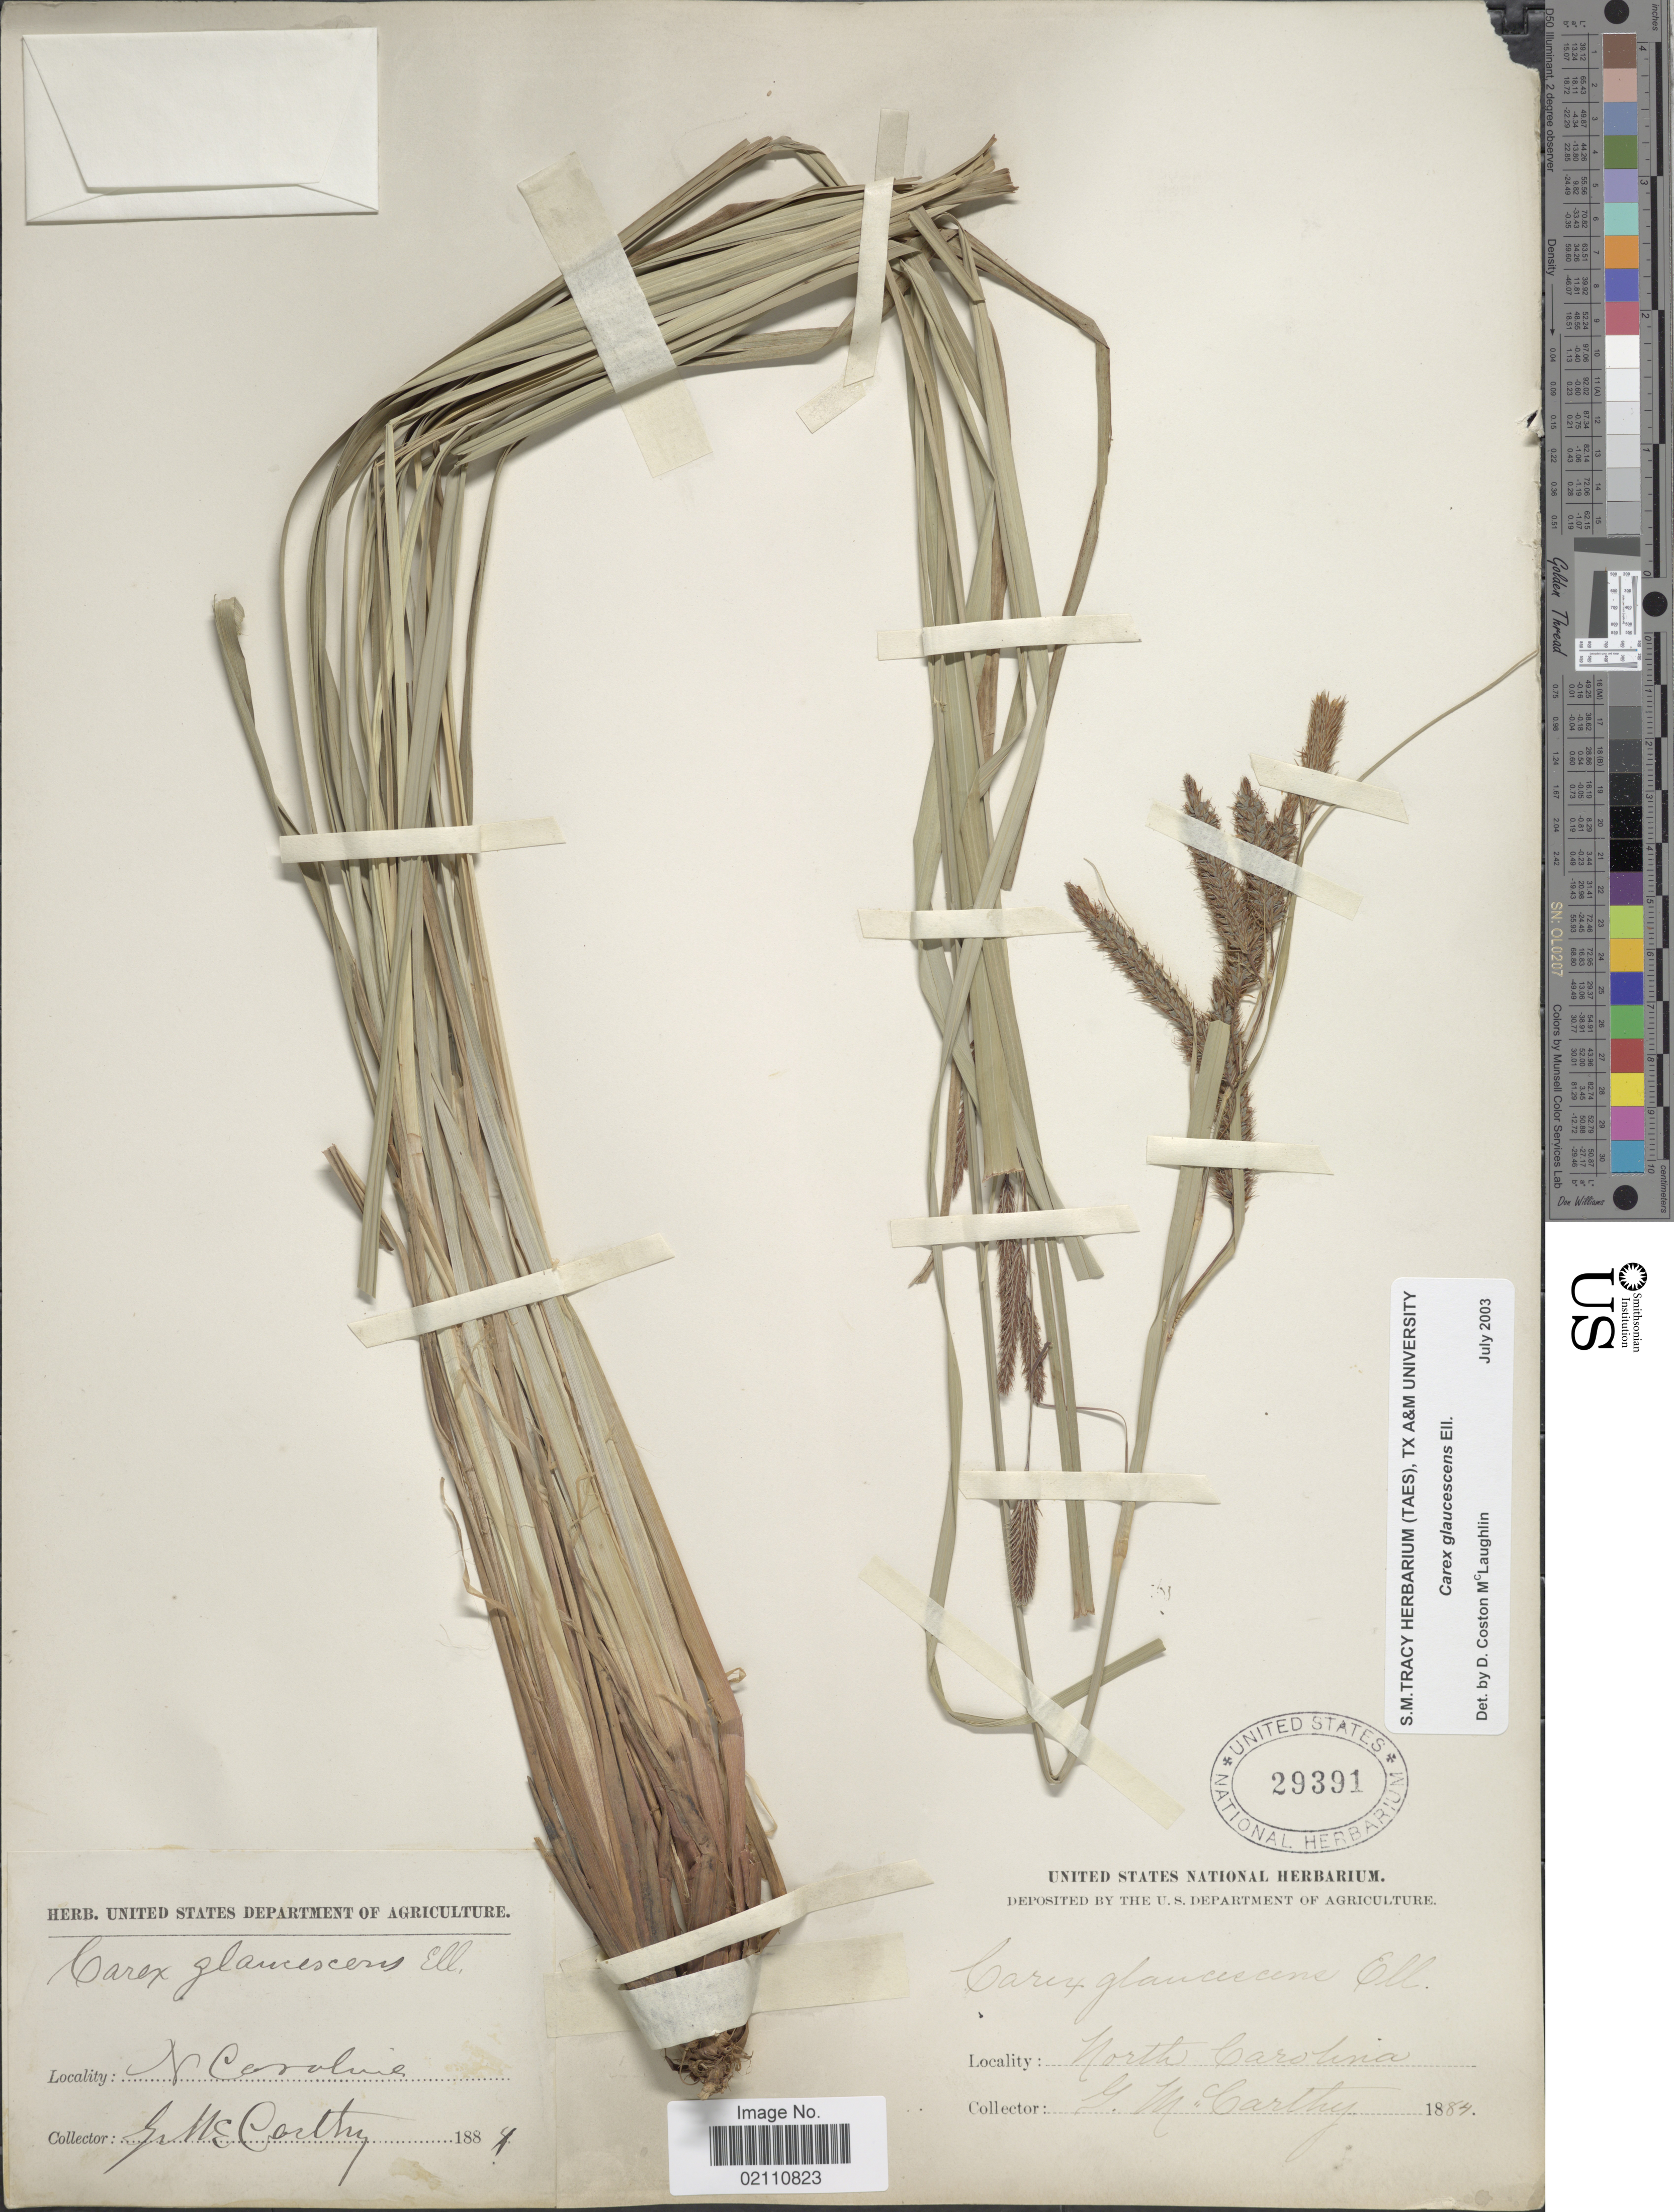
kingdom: Plantae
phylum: Tracheophyta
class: Liliopsida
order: Poales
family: Cyperaceae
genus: Carex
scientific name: Carex glaucescens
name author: Elliott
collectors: G. McCarthy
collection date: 1884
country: United States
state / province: North Carolina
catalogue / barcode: US 29391